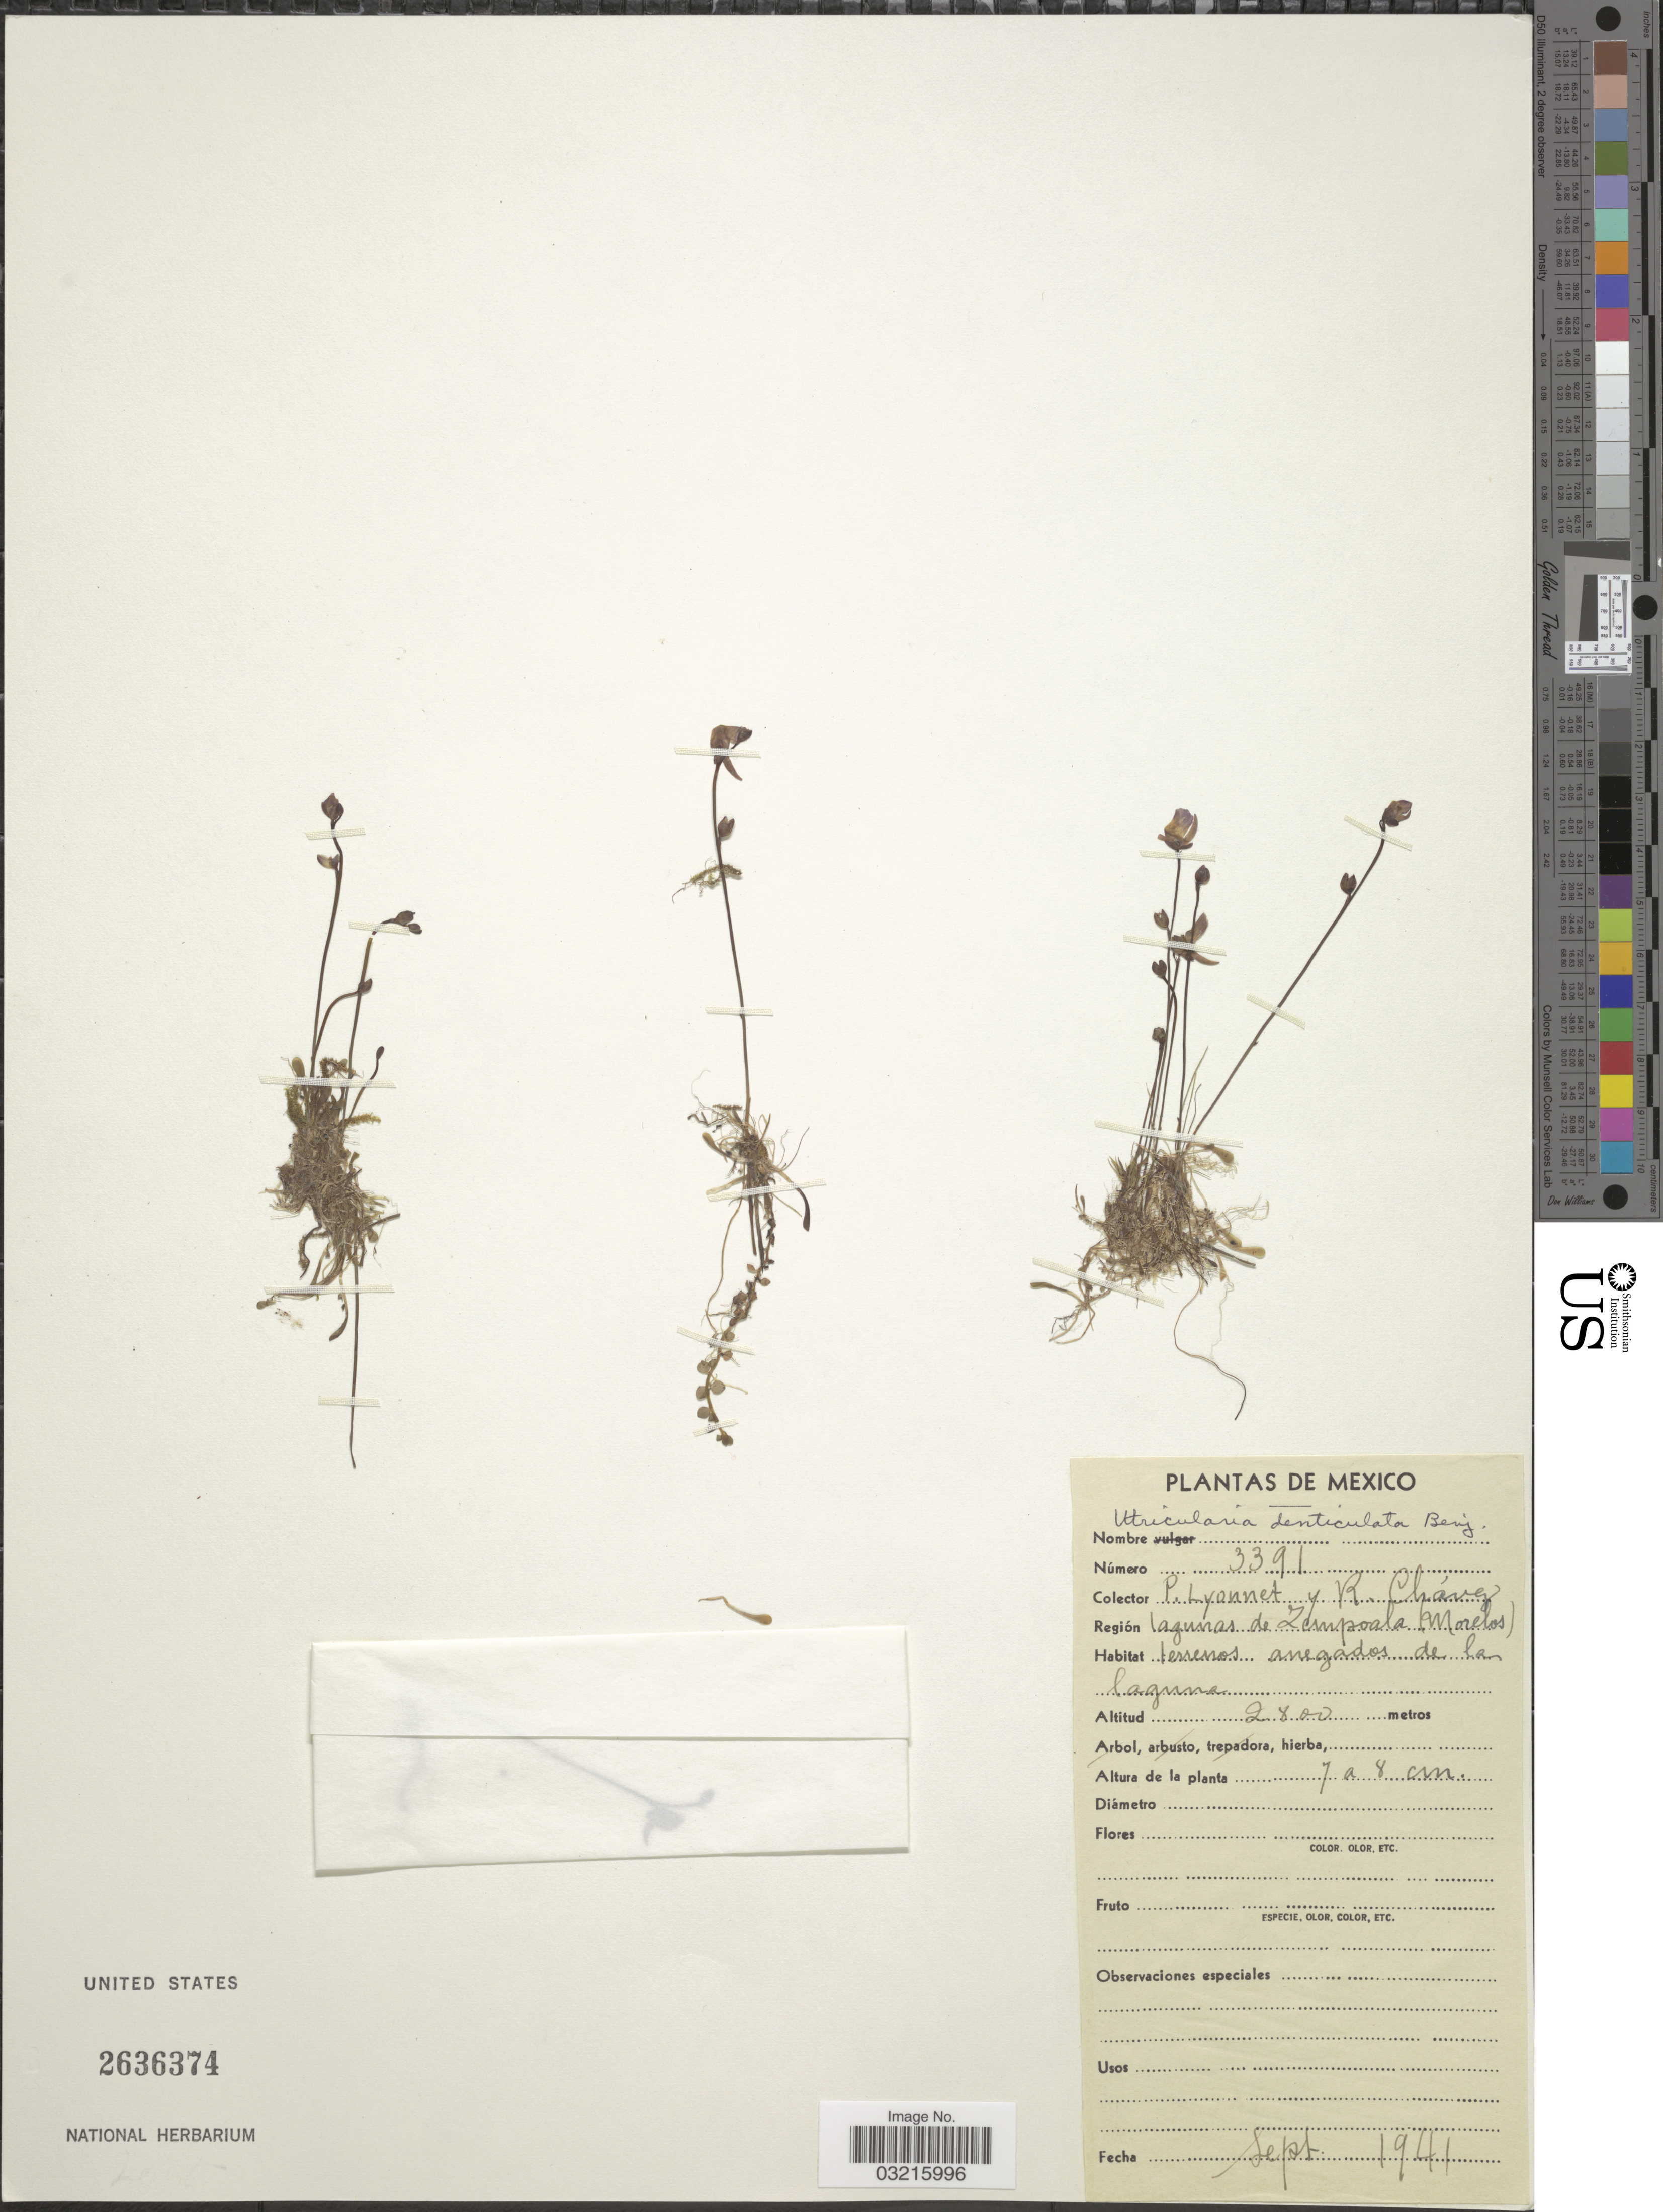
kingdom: Plantae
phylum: Tracheophyta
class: Magnoliopsida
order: Lamiales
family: Lentibulariaceae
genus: Utricularia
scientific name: Utricularia livida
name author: E. Mey.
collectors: P. Lyonnet & R. Chávez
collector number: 3391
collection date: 1941-09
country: Mexico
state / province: Morelos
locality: Región lagunas de Zempoala (Morelos).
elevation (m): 2800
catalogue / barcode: US 2636374